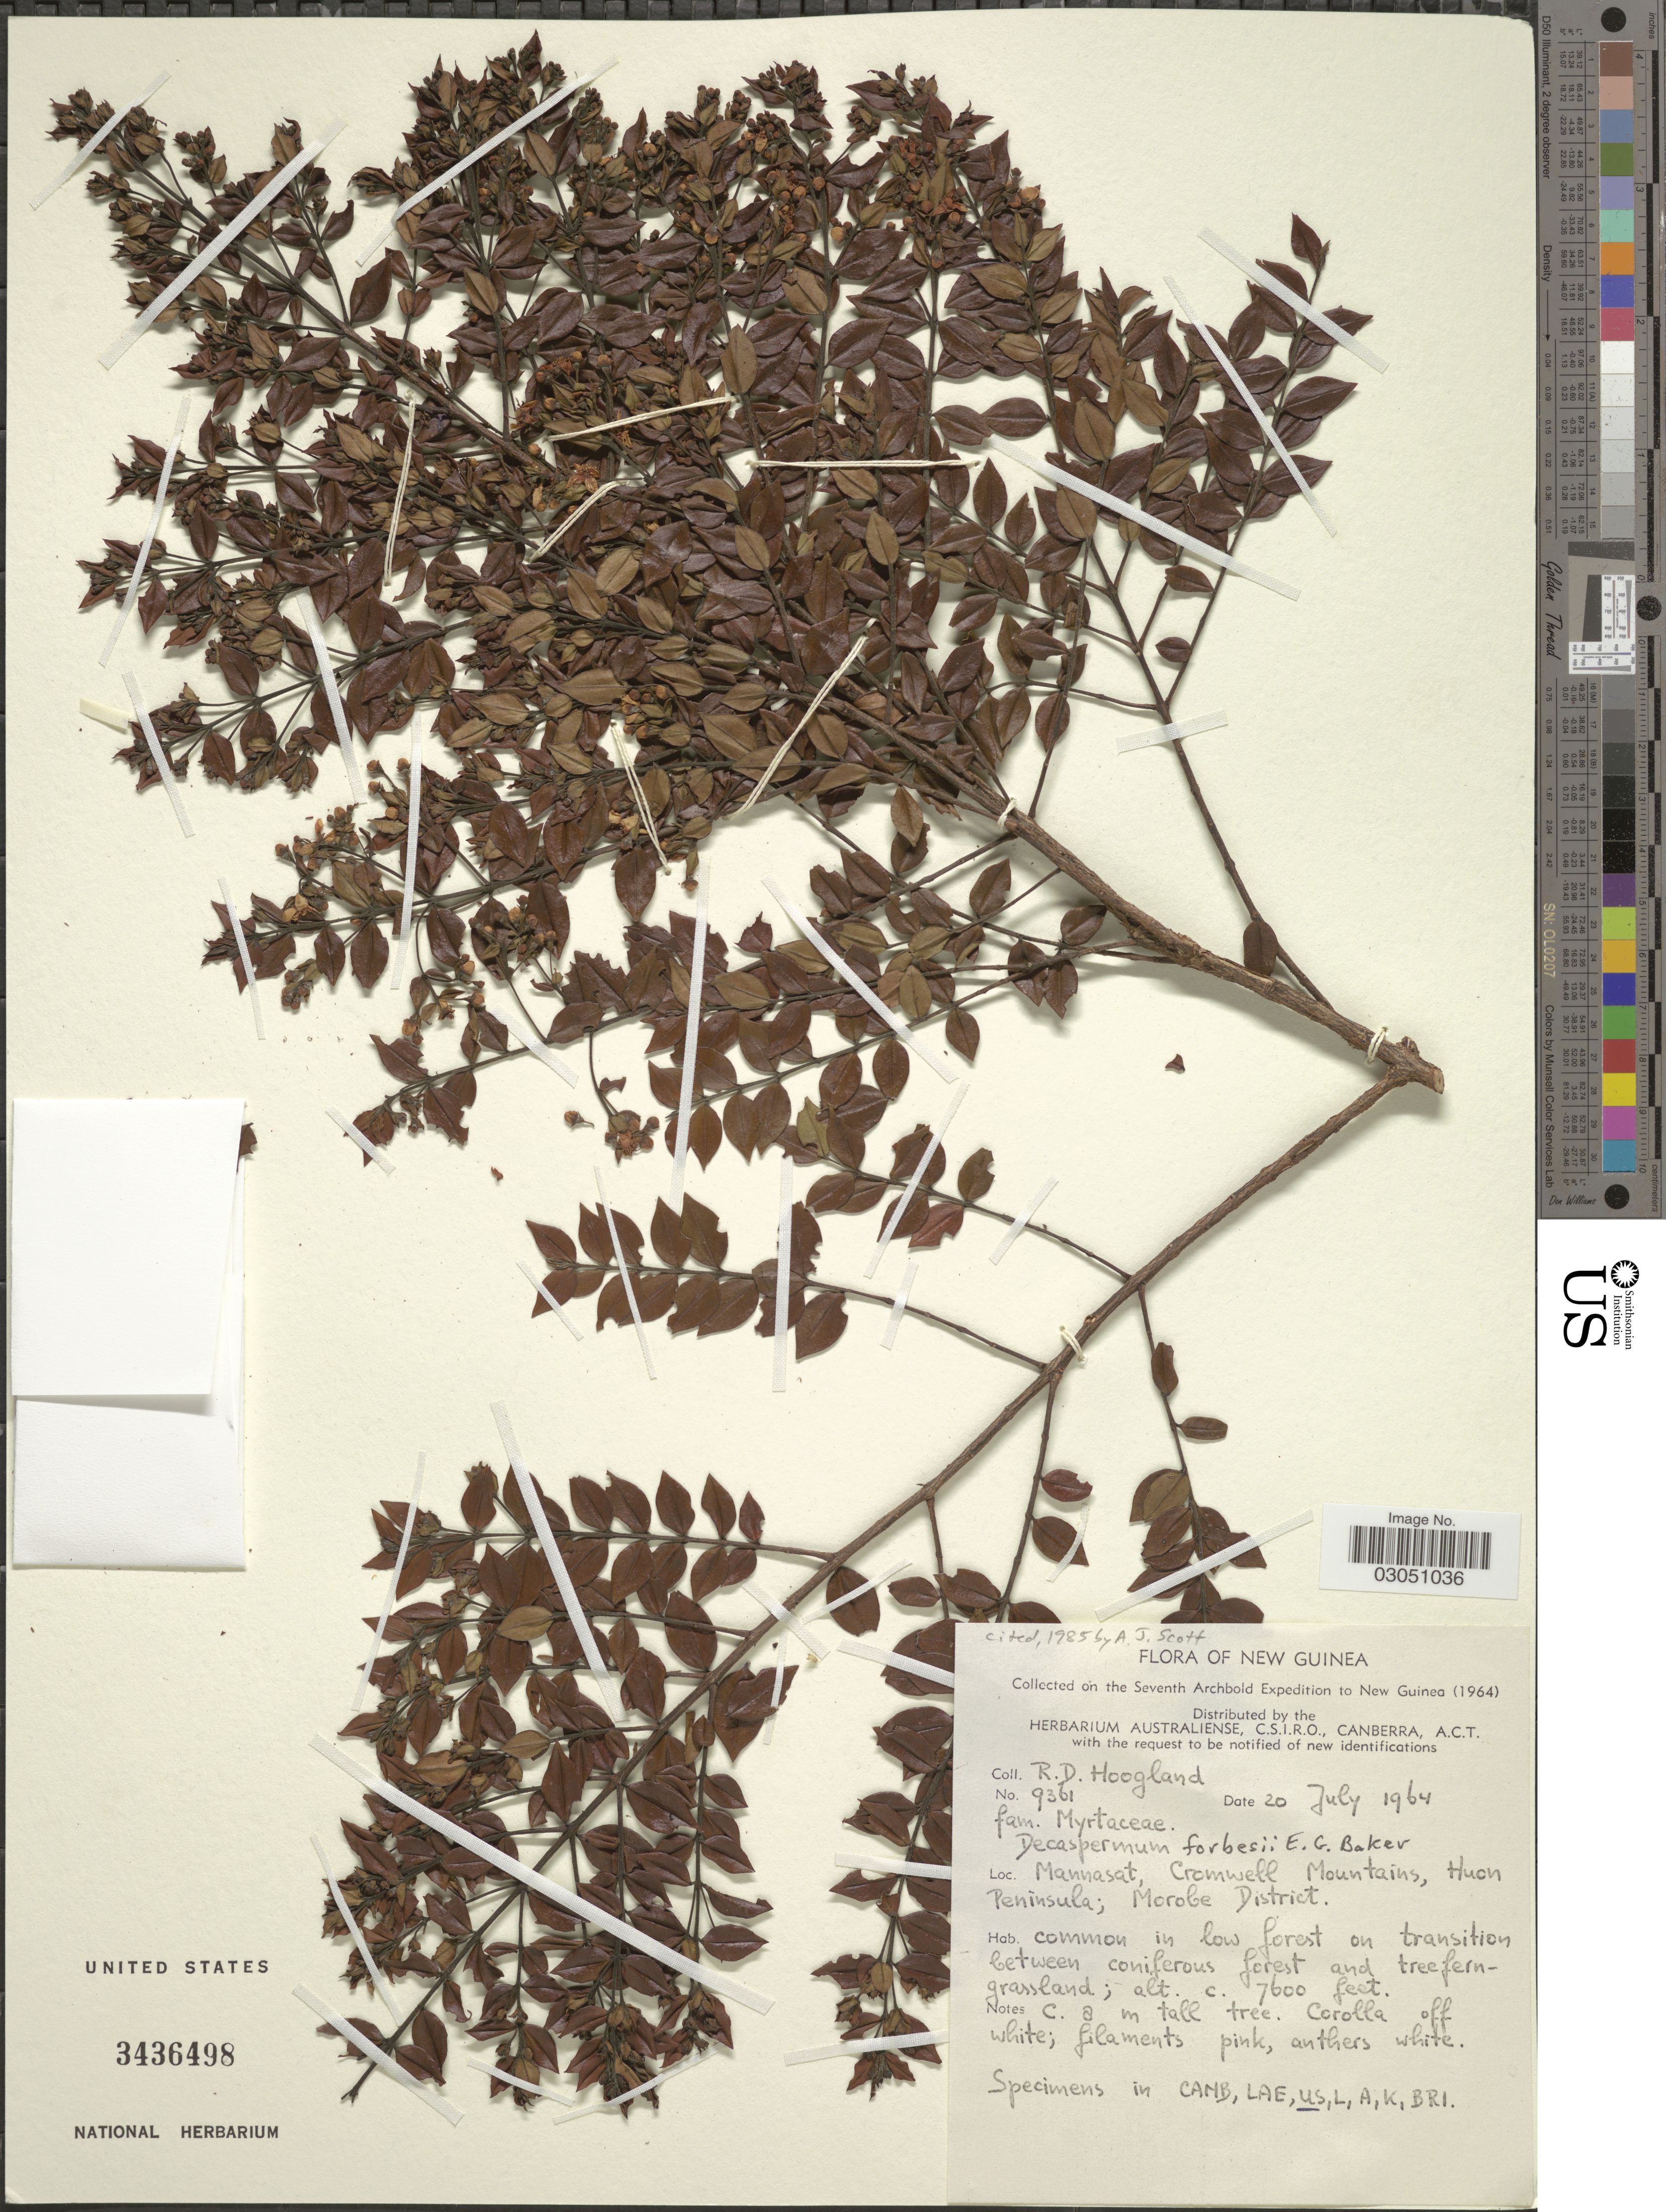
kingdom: Plantae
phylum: Tracheophyta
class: Magnoliopsida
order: Myrtales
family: Myrtaceae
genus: Decaspermum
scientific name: Decaspermum forbesii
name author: Baker f.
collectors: R. D. Hoogland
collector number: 9361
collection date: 1964-07-20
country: Papua New Guinea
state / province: Morobe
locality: New Guinea. Mannasat, Cromwell Mountains, Huon Peninsula; Morobe District.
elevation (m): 2316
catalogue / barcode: US 3436498